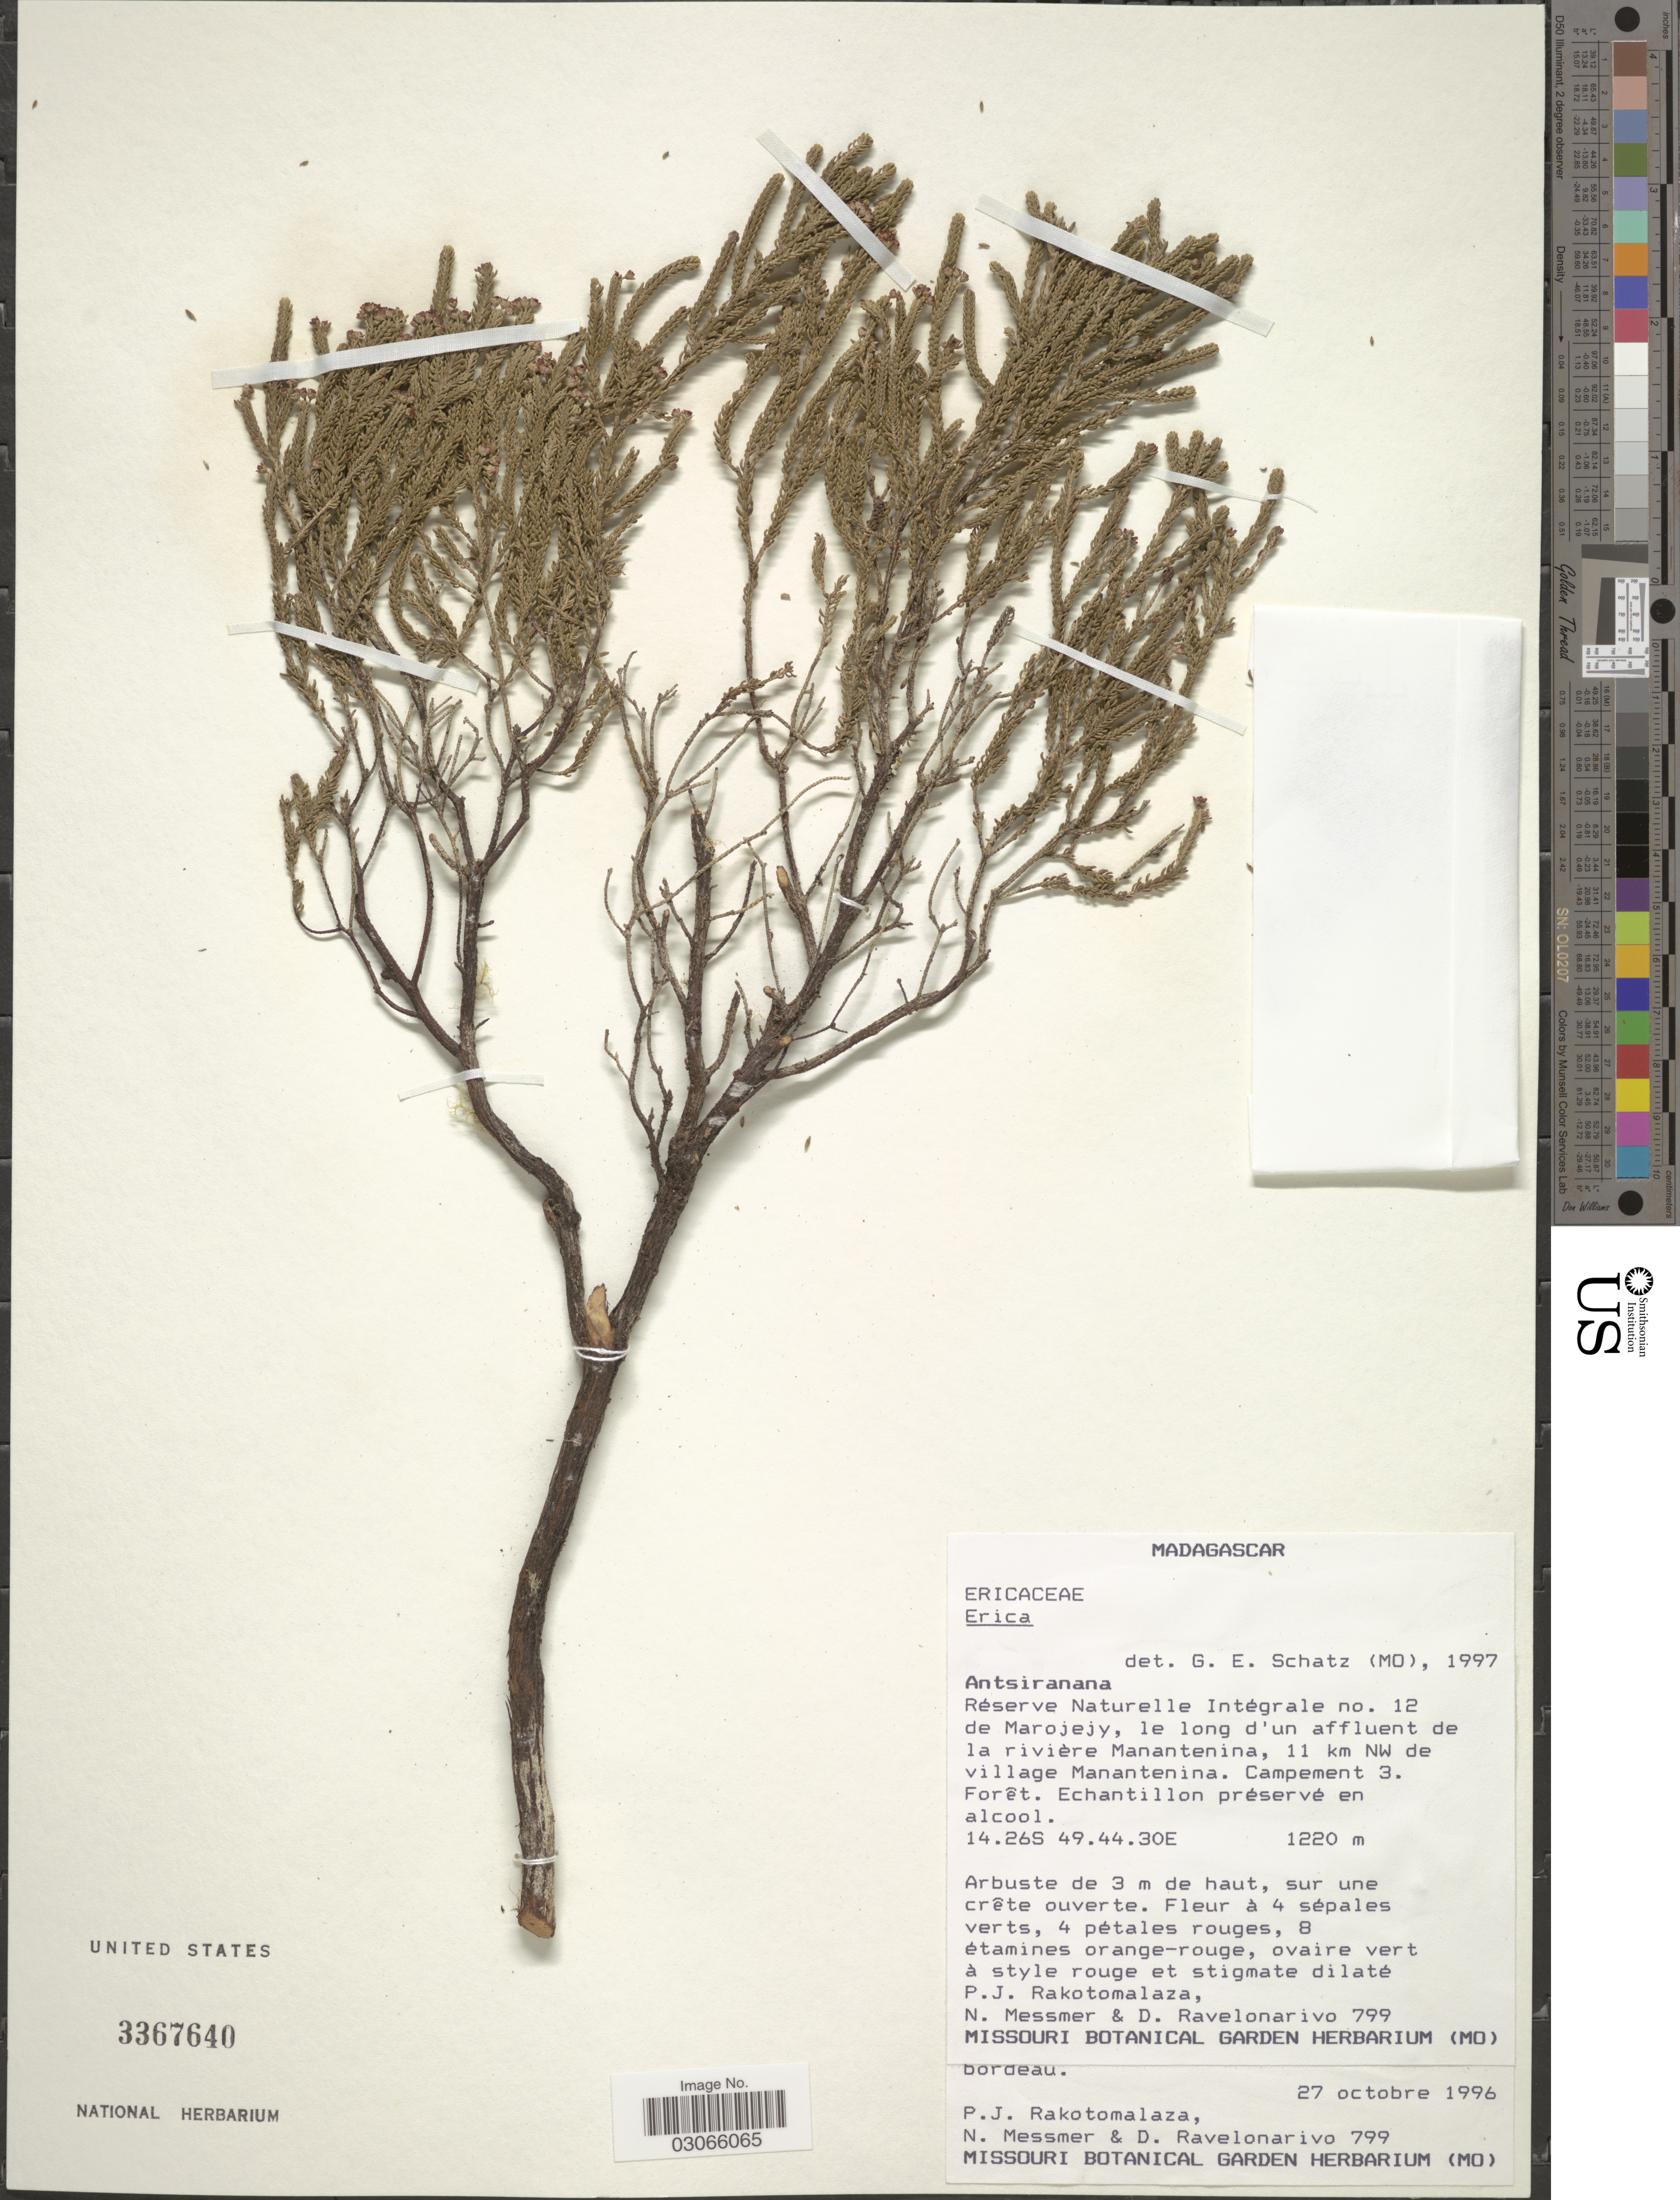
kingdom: Plantae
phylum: Tracheophyta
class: Magnoliopsida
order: Ericales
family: Ericaceae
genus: Erica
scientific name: Erica sp.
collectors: P. J. Rakotomalaza, N. Messmer & D. Ravelonarivo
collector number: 799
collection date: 1996-10-27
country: Madagascar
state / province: Sava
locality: Réserve Naturelle Intégrale no. 12 de Marojejy, le long d'un affluent de la rivière Manantenina, 11 km NW de village Manantenina. Campement 3.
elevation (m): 1220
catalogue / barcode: US 3367640